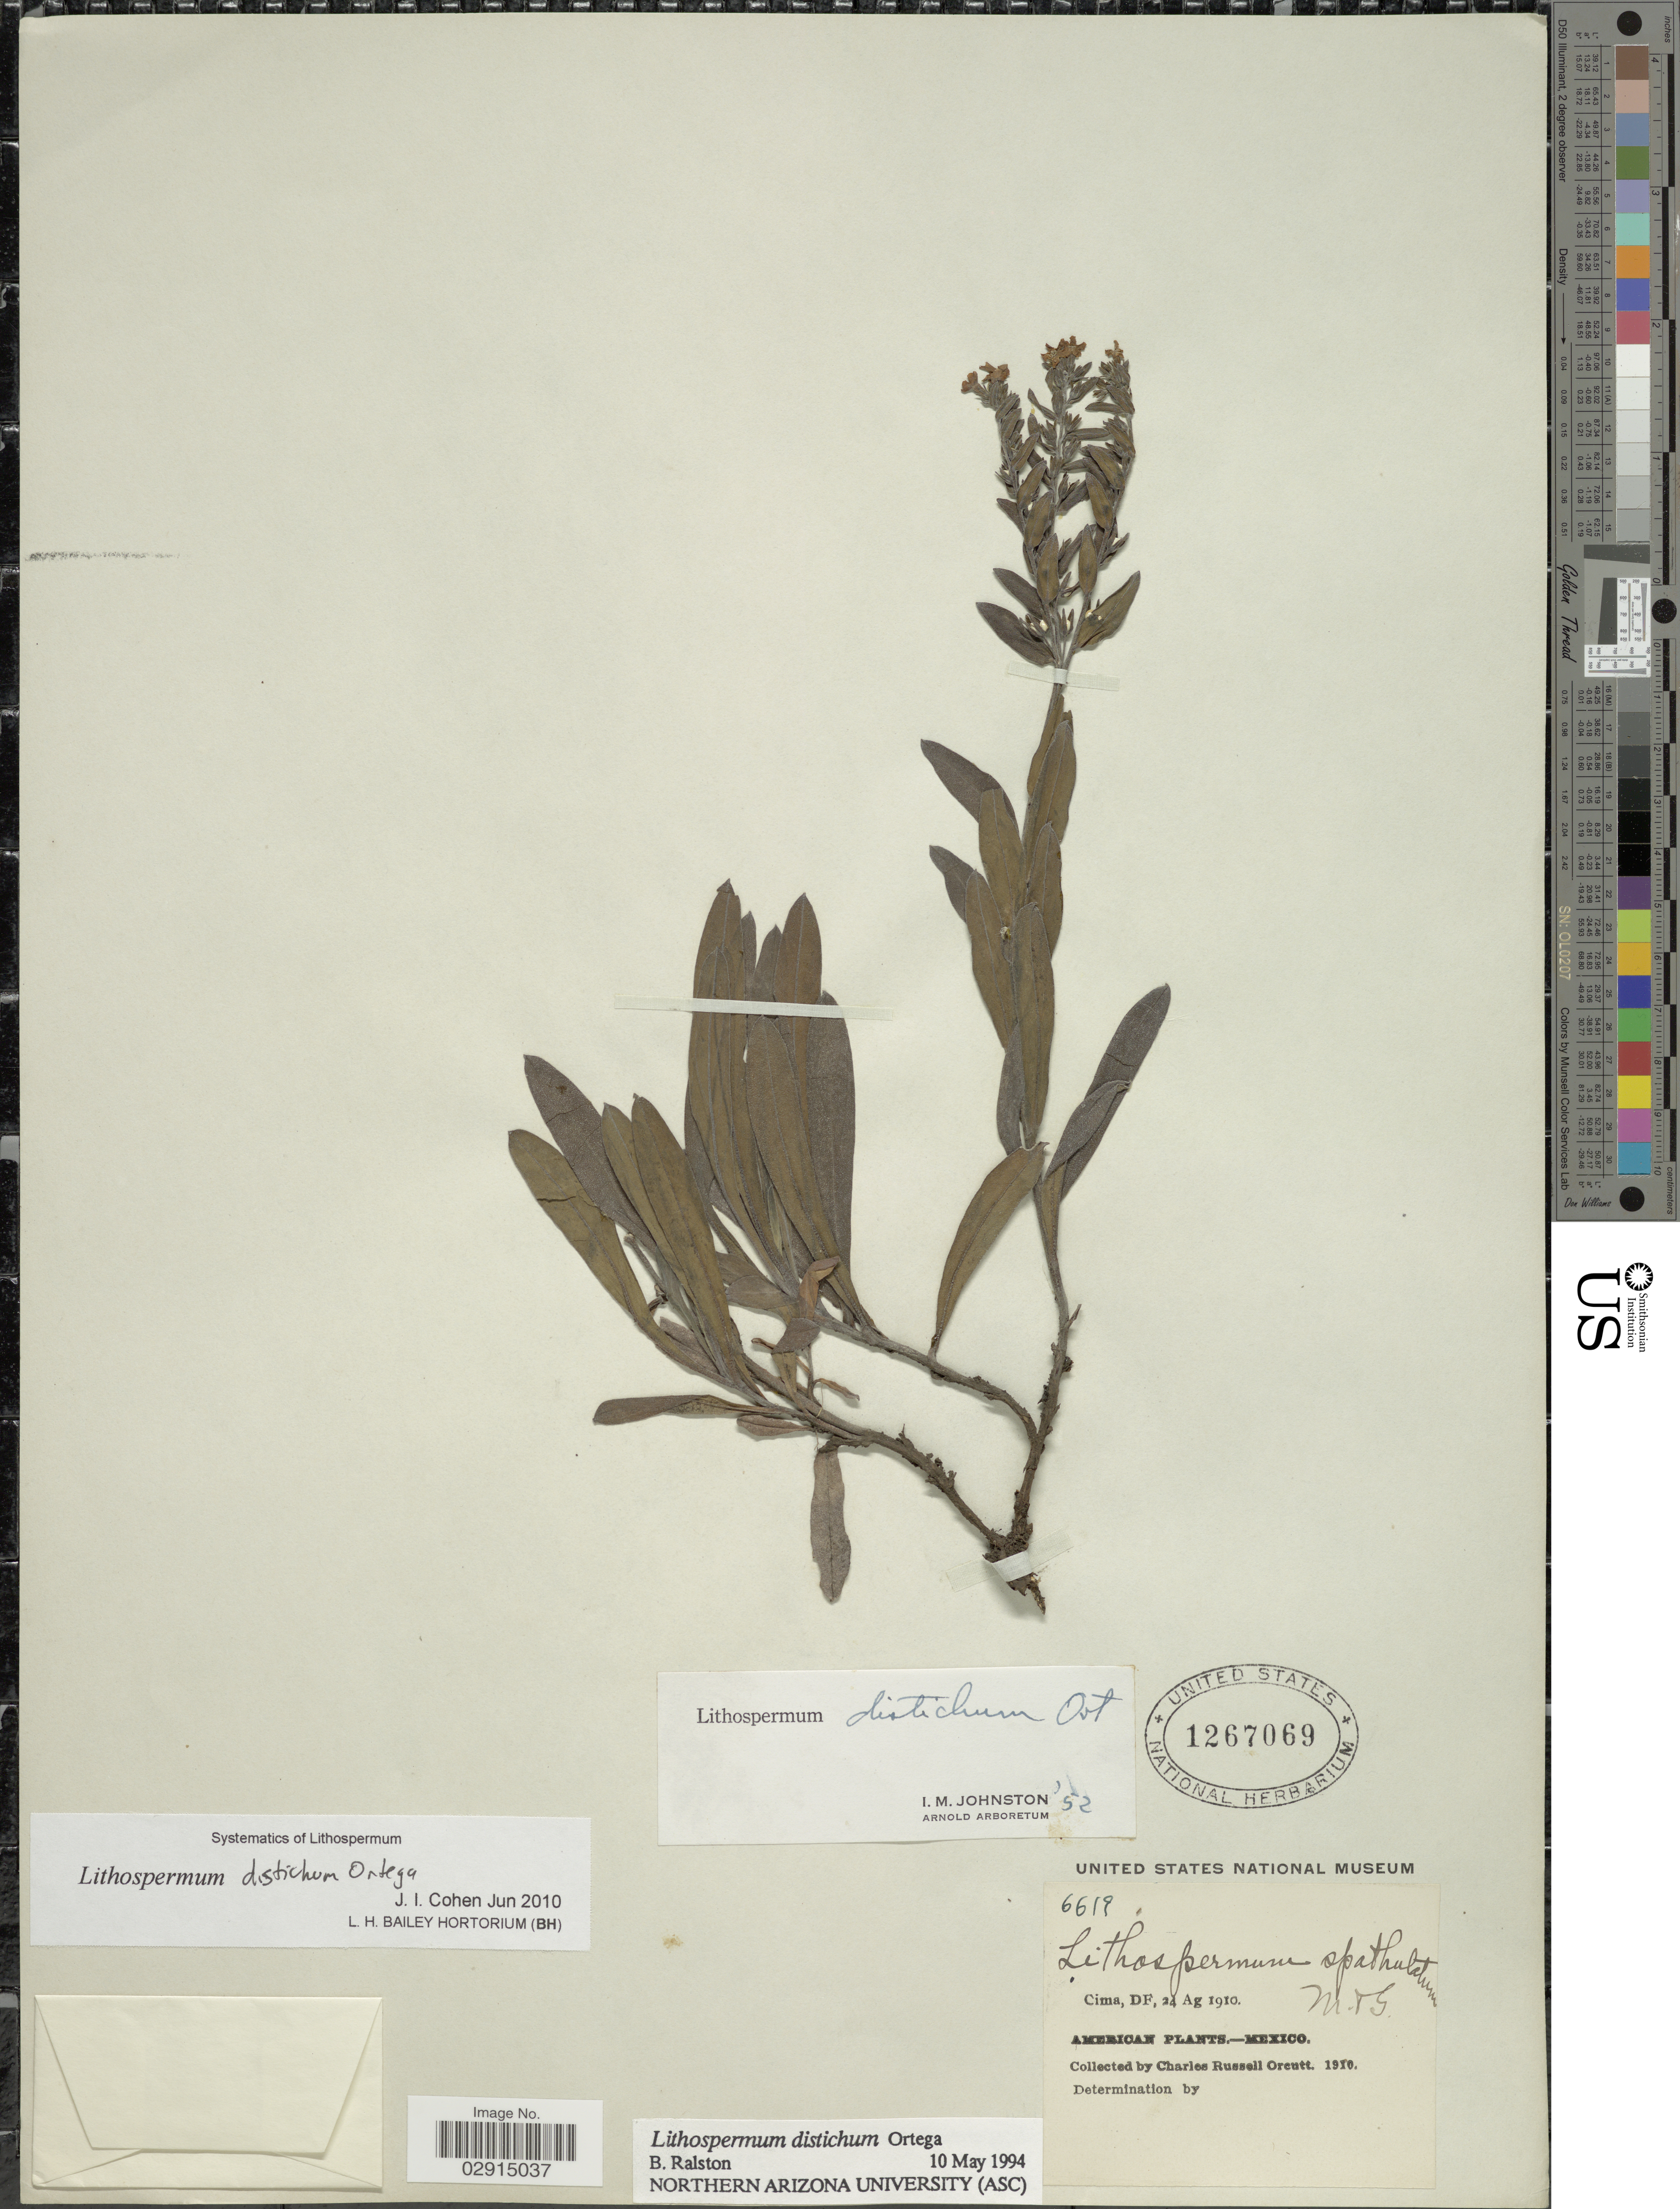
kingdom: Plantae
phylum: Tracheophyta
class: Magnoliopsida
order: Boraginales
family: Boraginaceae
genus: Lithospermum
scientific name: Lithospermum distichum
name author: Ortega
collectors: C. R. Orcutt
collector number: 6619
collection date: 1910-08-24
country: Mexico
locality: Cima, DF. American. Mexico.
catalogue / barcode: US 1267069